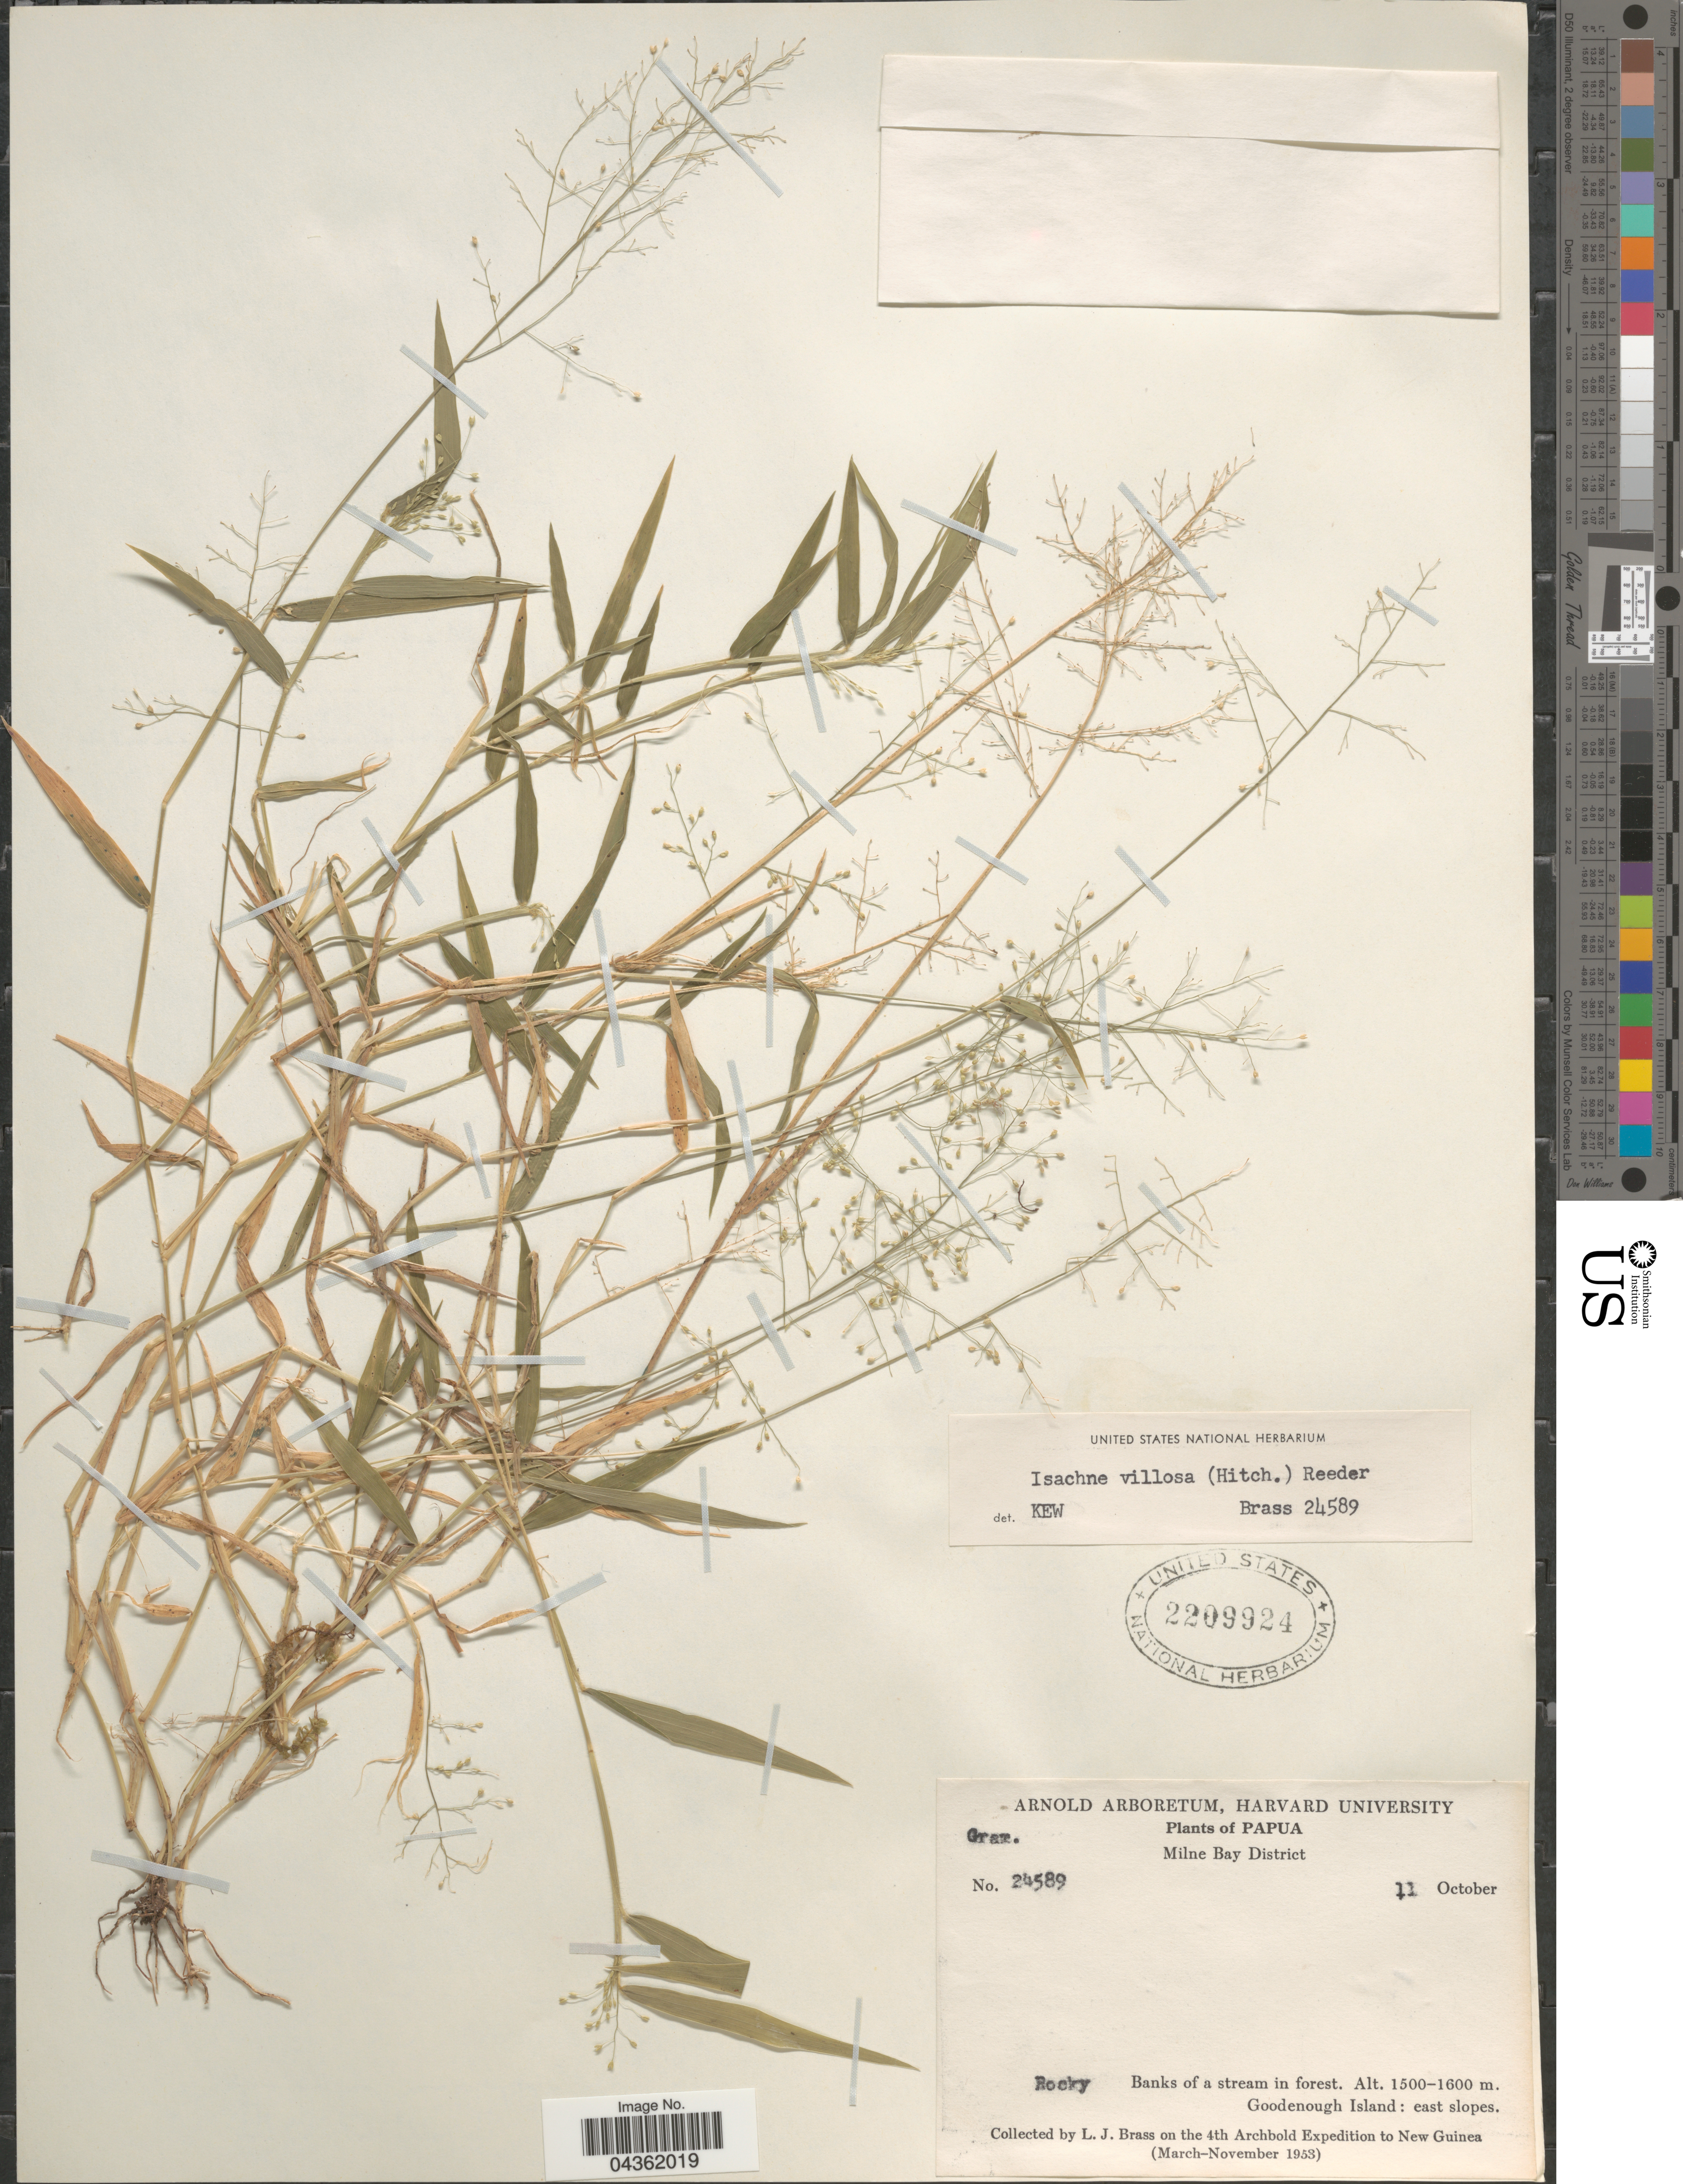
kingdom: Plantae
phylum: Tracheophyta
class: Liliopsida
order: Poales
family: Poaceae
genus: Isachne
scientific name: Isachne villosa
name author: (Hitchc.) Reeder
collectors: L. J. Brass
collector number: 24589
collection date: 1953-10-11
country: Papua New Guinea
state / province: Milne Bay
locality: Papua. Milne Bay District. Banks of a stream in forest. Goodenough Island: east slopes. 4th Archbold Expedition to New Guinea (March-November 1953).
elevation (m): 1500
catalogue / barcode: US 2209924